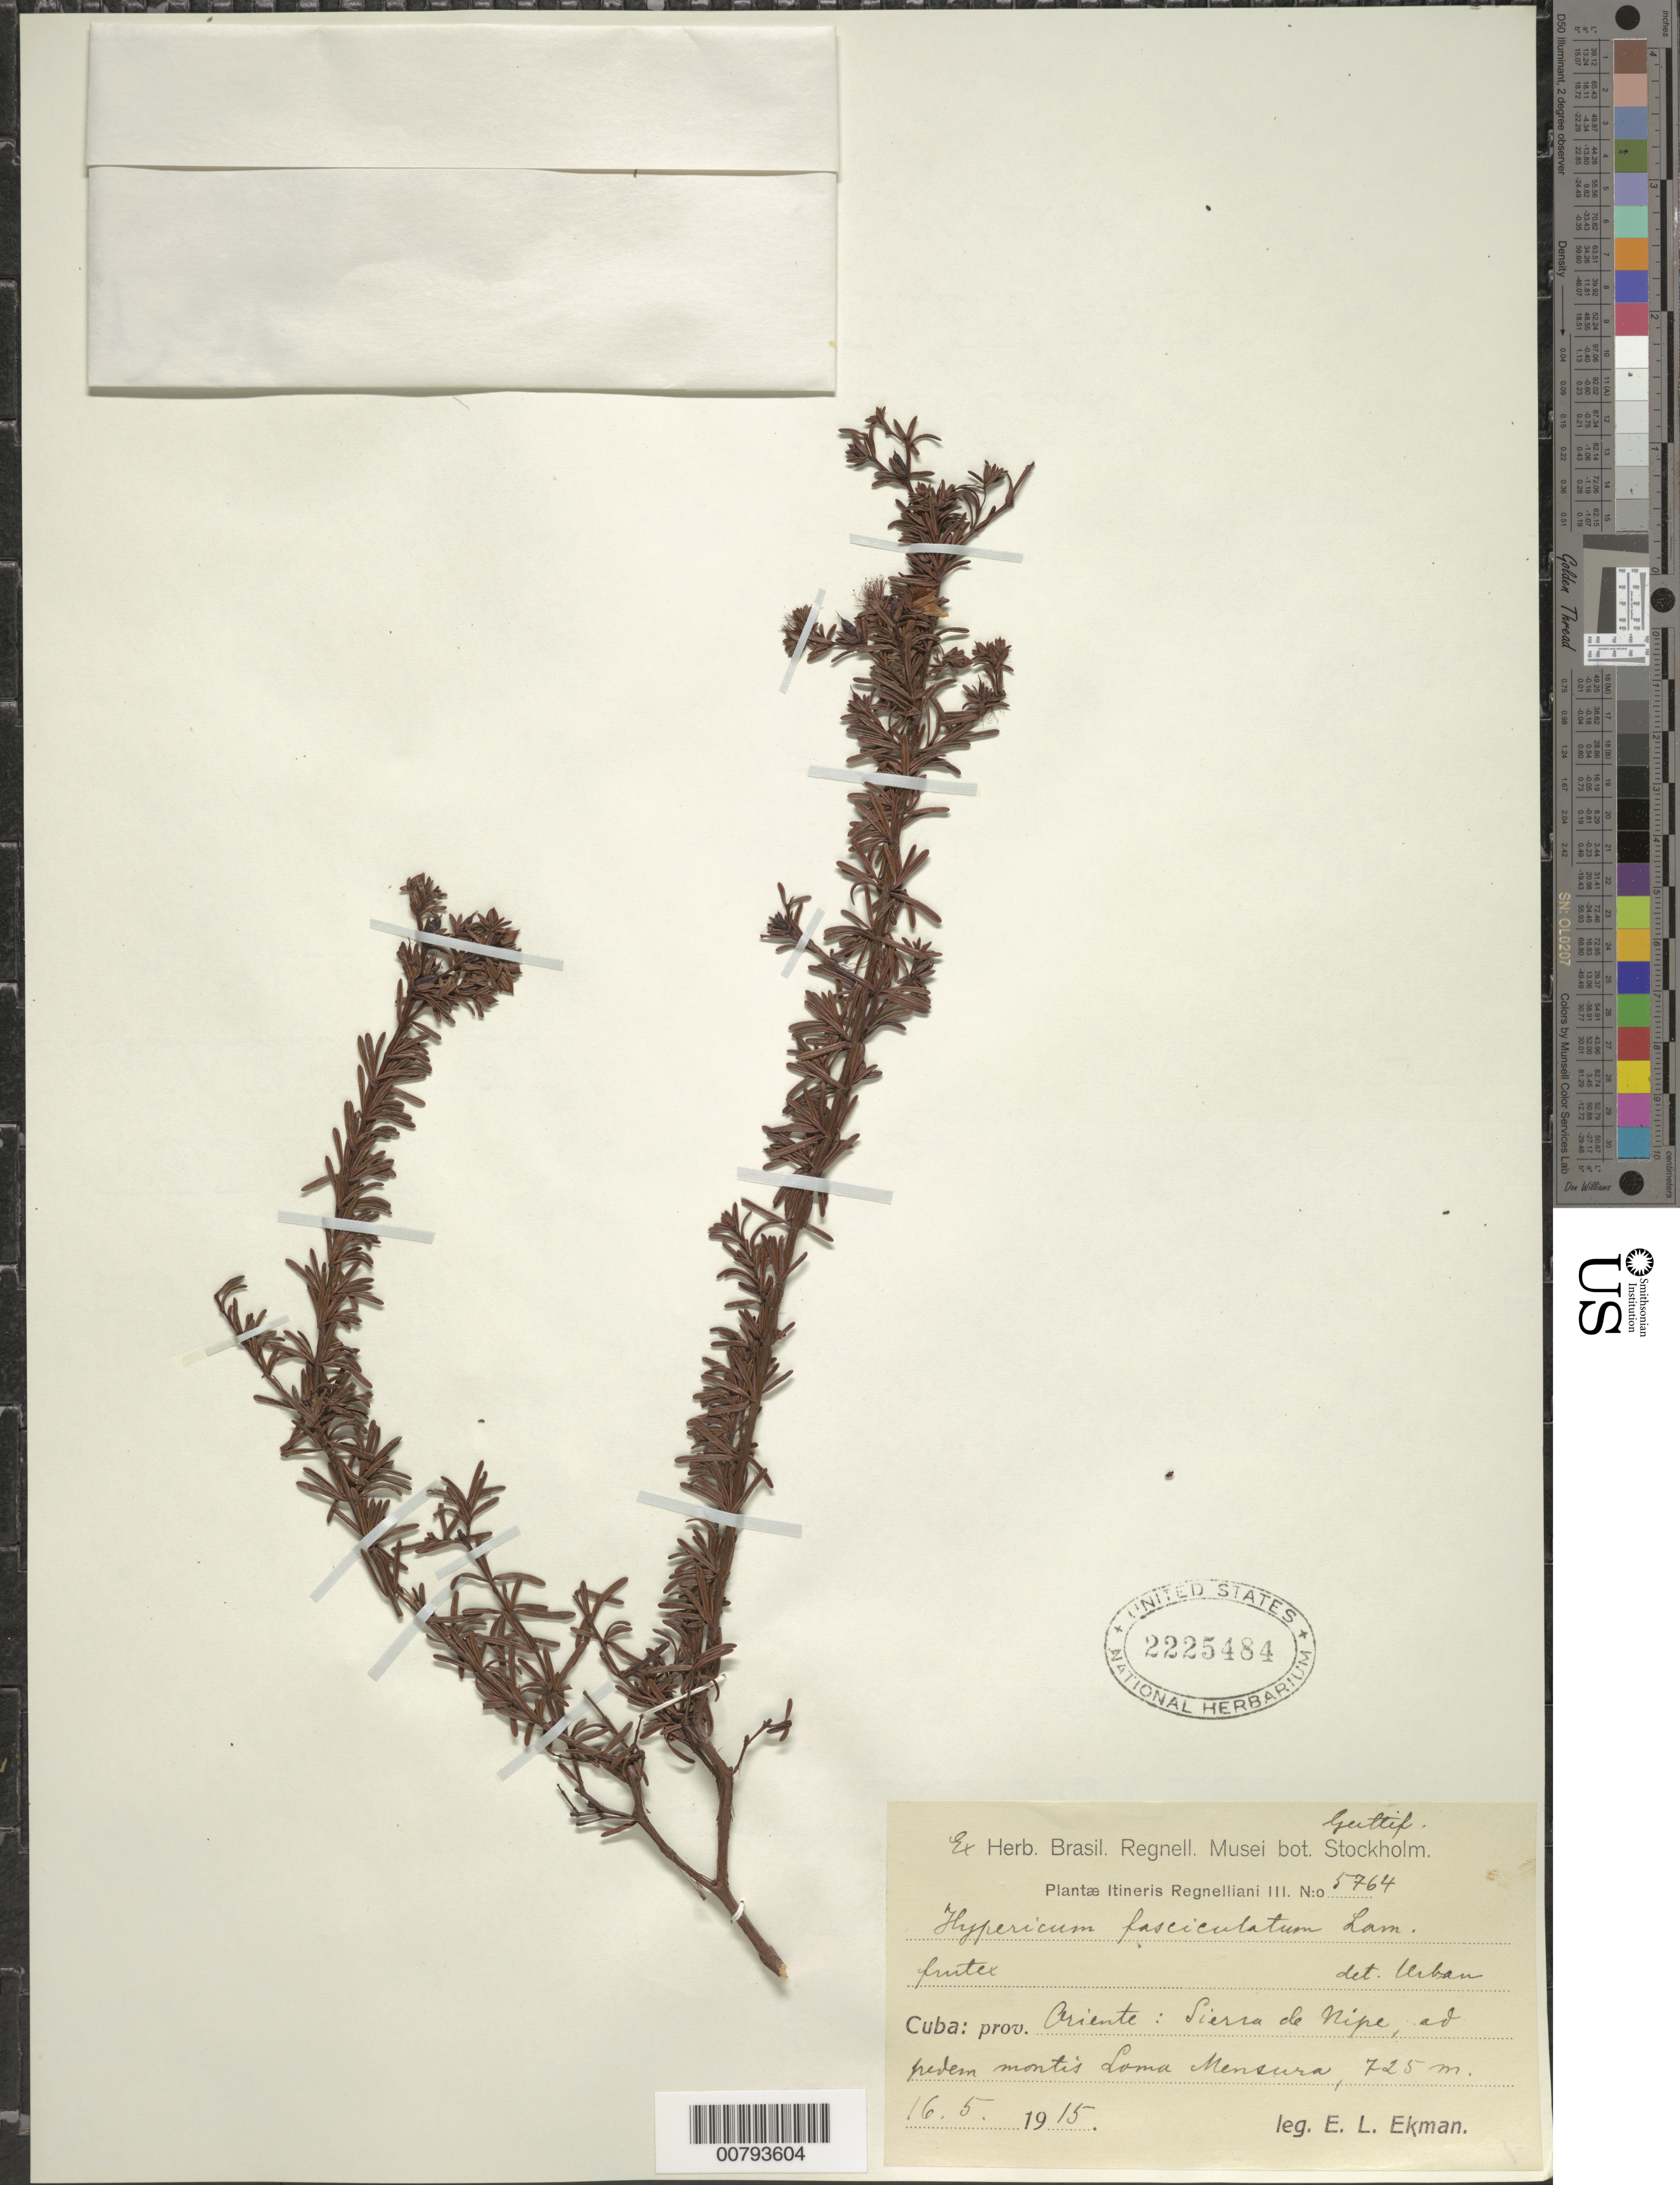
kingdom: Plantae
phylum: Tracheophyta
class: Magnoliopsida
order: Malpighiales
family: Hypericaceae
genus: Hypericum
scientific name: Hypericum fasciculatum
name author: Lam.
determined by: Urban, Ignatz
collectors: E. L. Ekman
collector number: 5764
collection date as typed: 16 May 1915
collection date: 1915-05-16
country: Cuba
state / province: Oriente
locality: Sierra de Nipe, ad pedern montis Loma Mensura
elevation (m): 725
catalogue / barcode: US 2225484